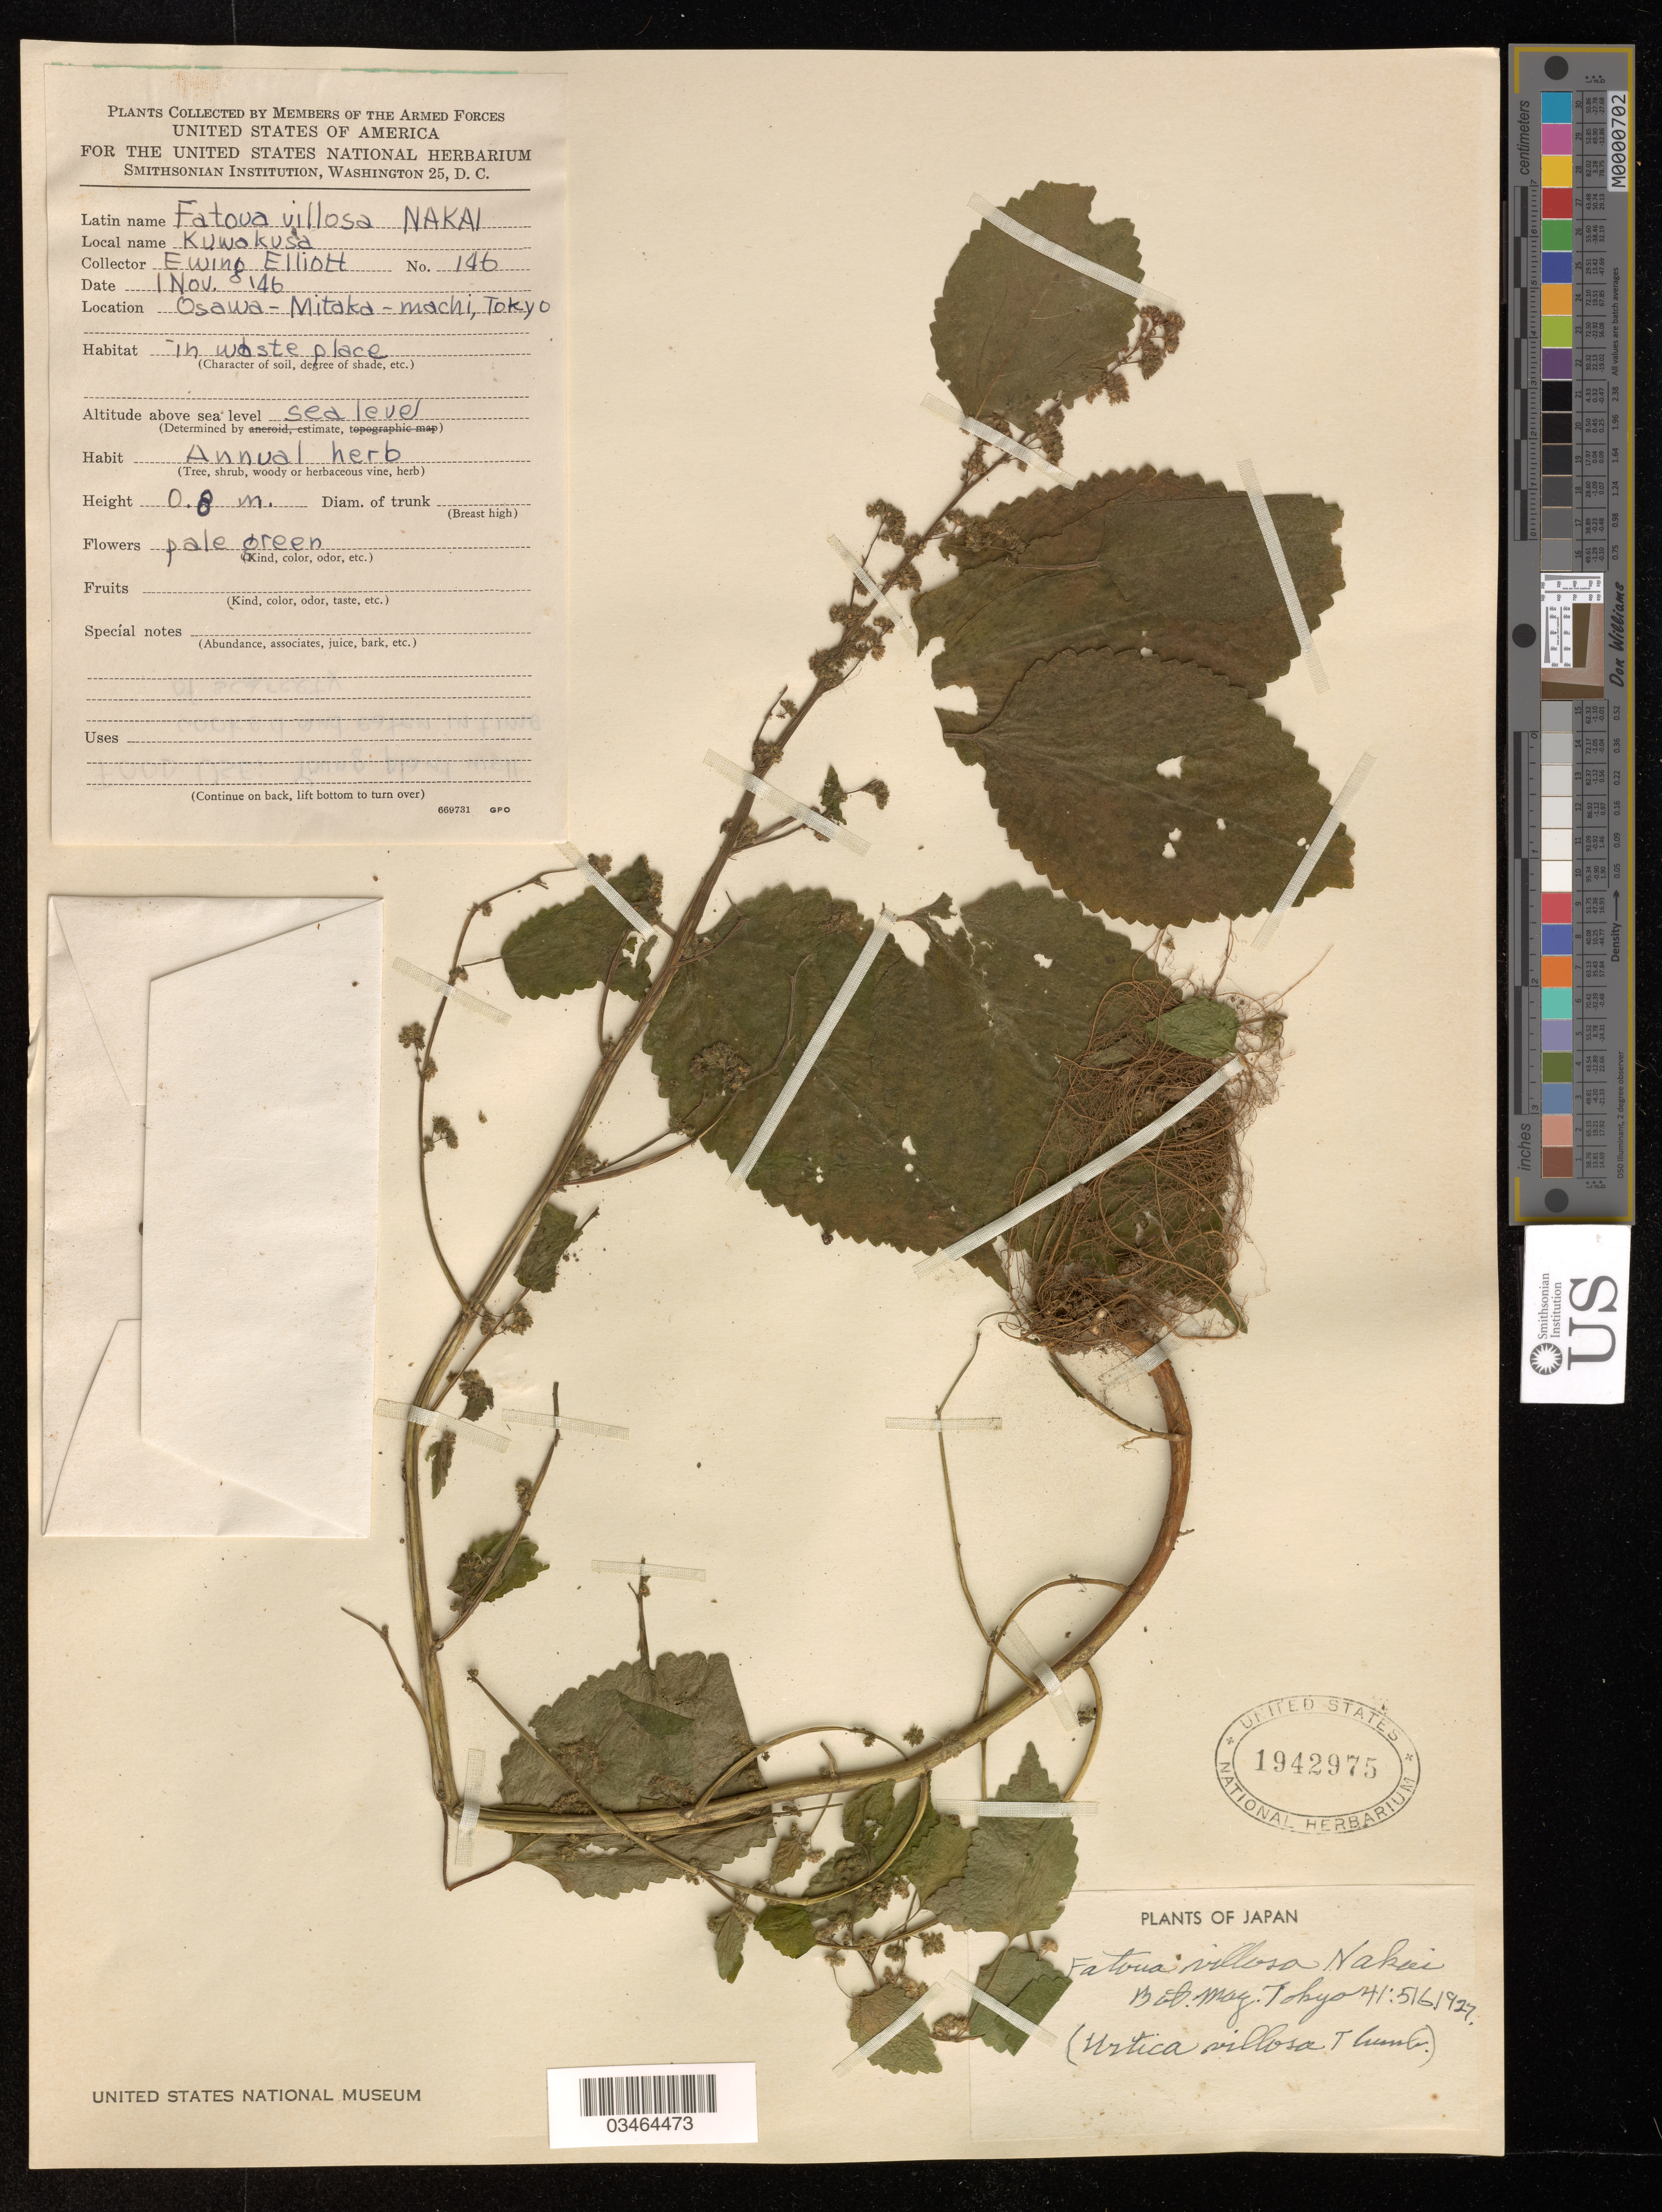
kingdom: Plantae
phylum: Tracheophyta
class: Magnoliopsida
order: Rosales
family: Moraceae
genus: Fatoua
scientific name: Fatoua villosa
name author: (Thunb.) Nakai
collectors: E. Elliott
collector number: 146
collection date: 1946-11-01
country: Japan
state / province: Tokyo, Federal City of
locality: Osawa - Mitaka - machi.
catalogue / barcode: US 1942975